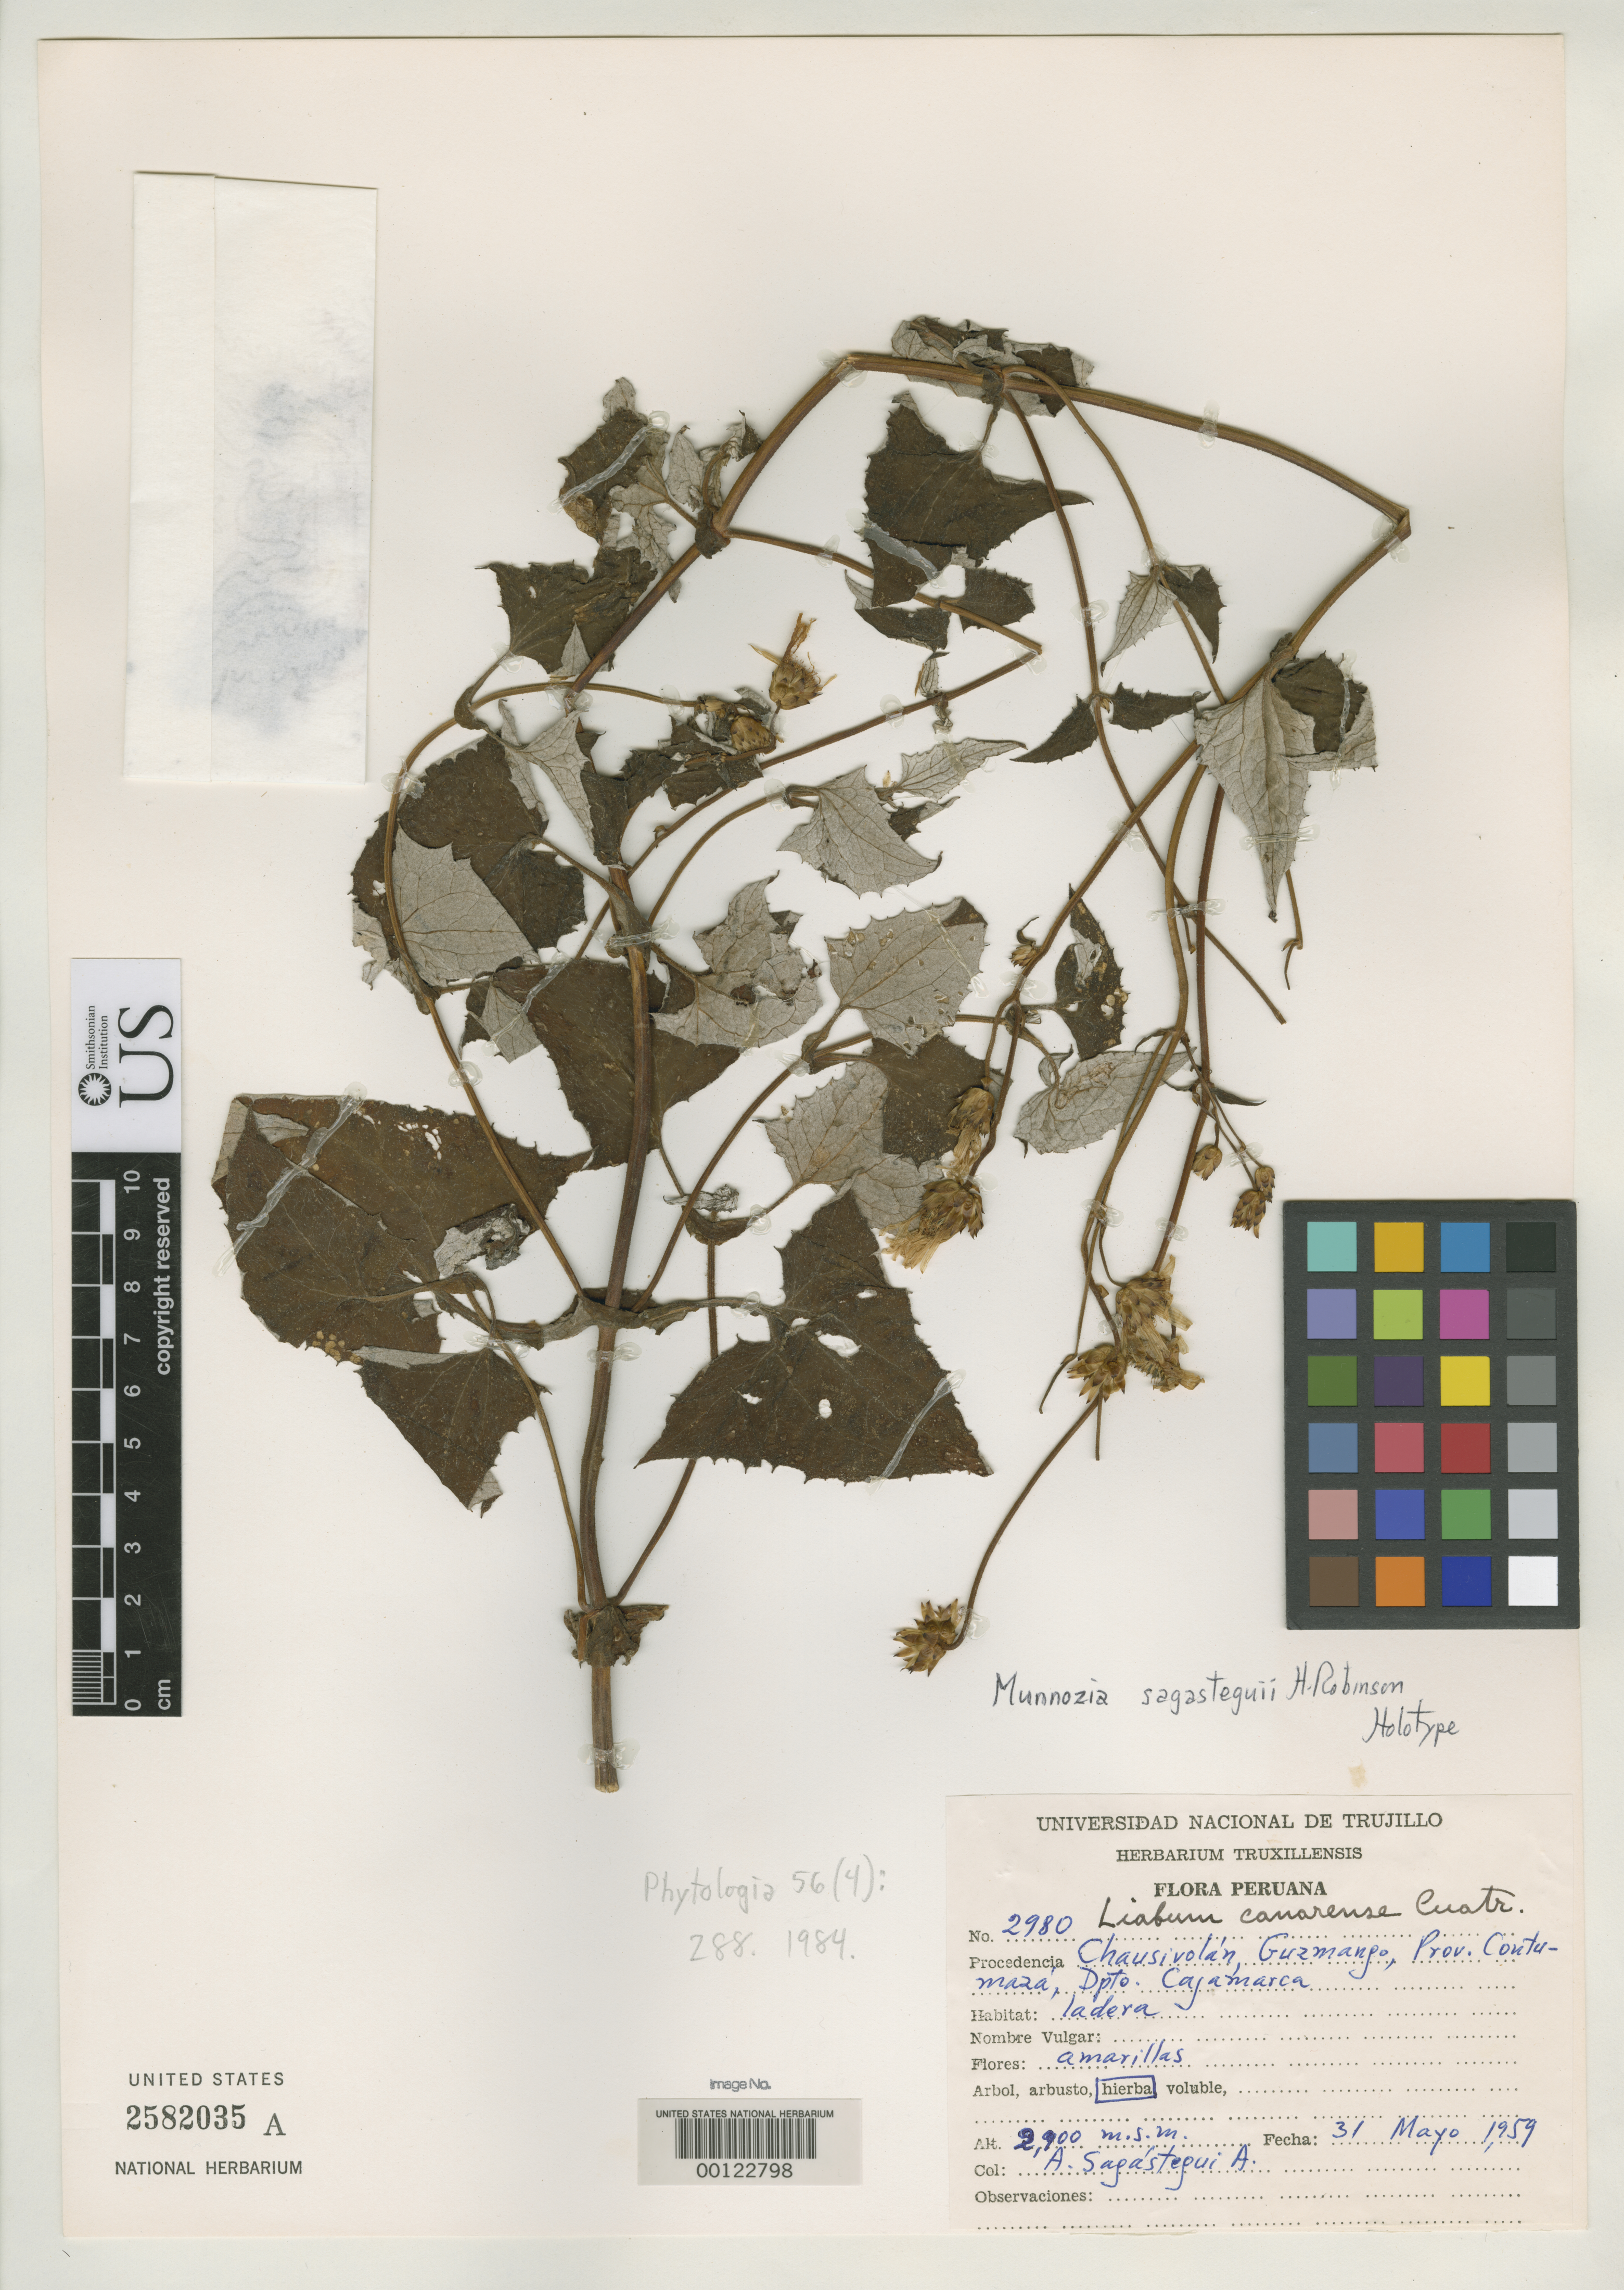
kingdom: Plantae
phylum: Tracheophyta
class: Magnoliopsida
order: Asterales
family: Asteraceae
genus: Munnozia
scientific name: Munnozia sagasteguii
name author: H. Rob.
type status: Holotype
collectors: A. Sagástegui A.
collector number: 2980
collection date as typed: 31 May 1959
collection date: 1959-05-31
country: Peru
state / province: Cajamarca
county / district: Contumazá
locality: Chausivolan, Guzmango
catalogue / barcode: US 2582035A